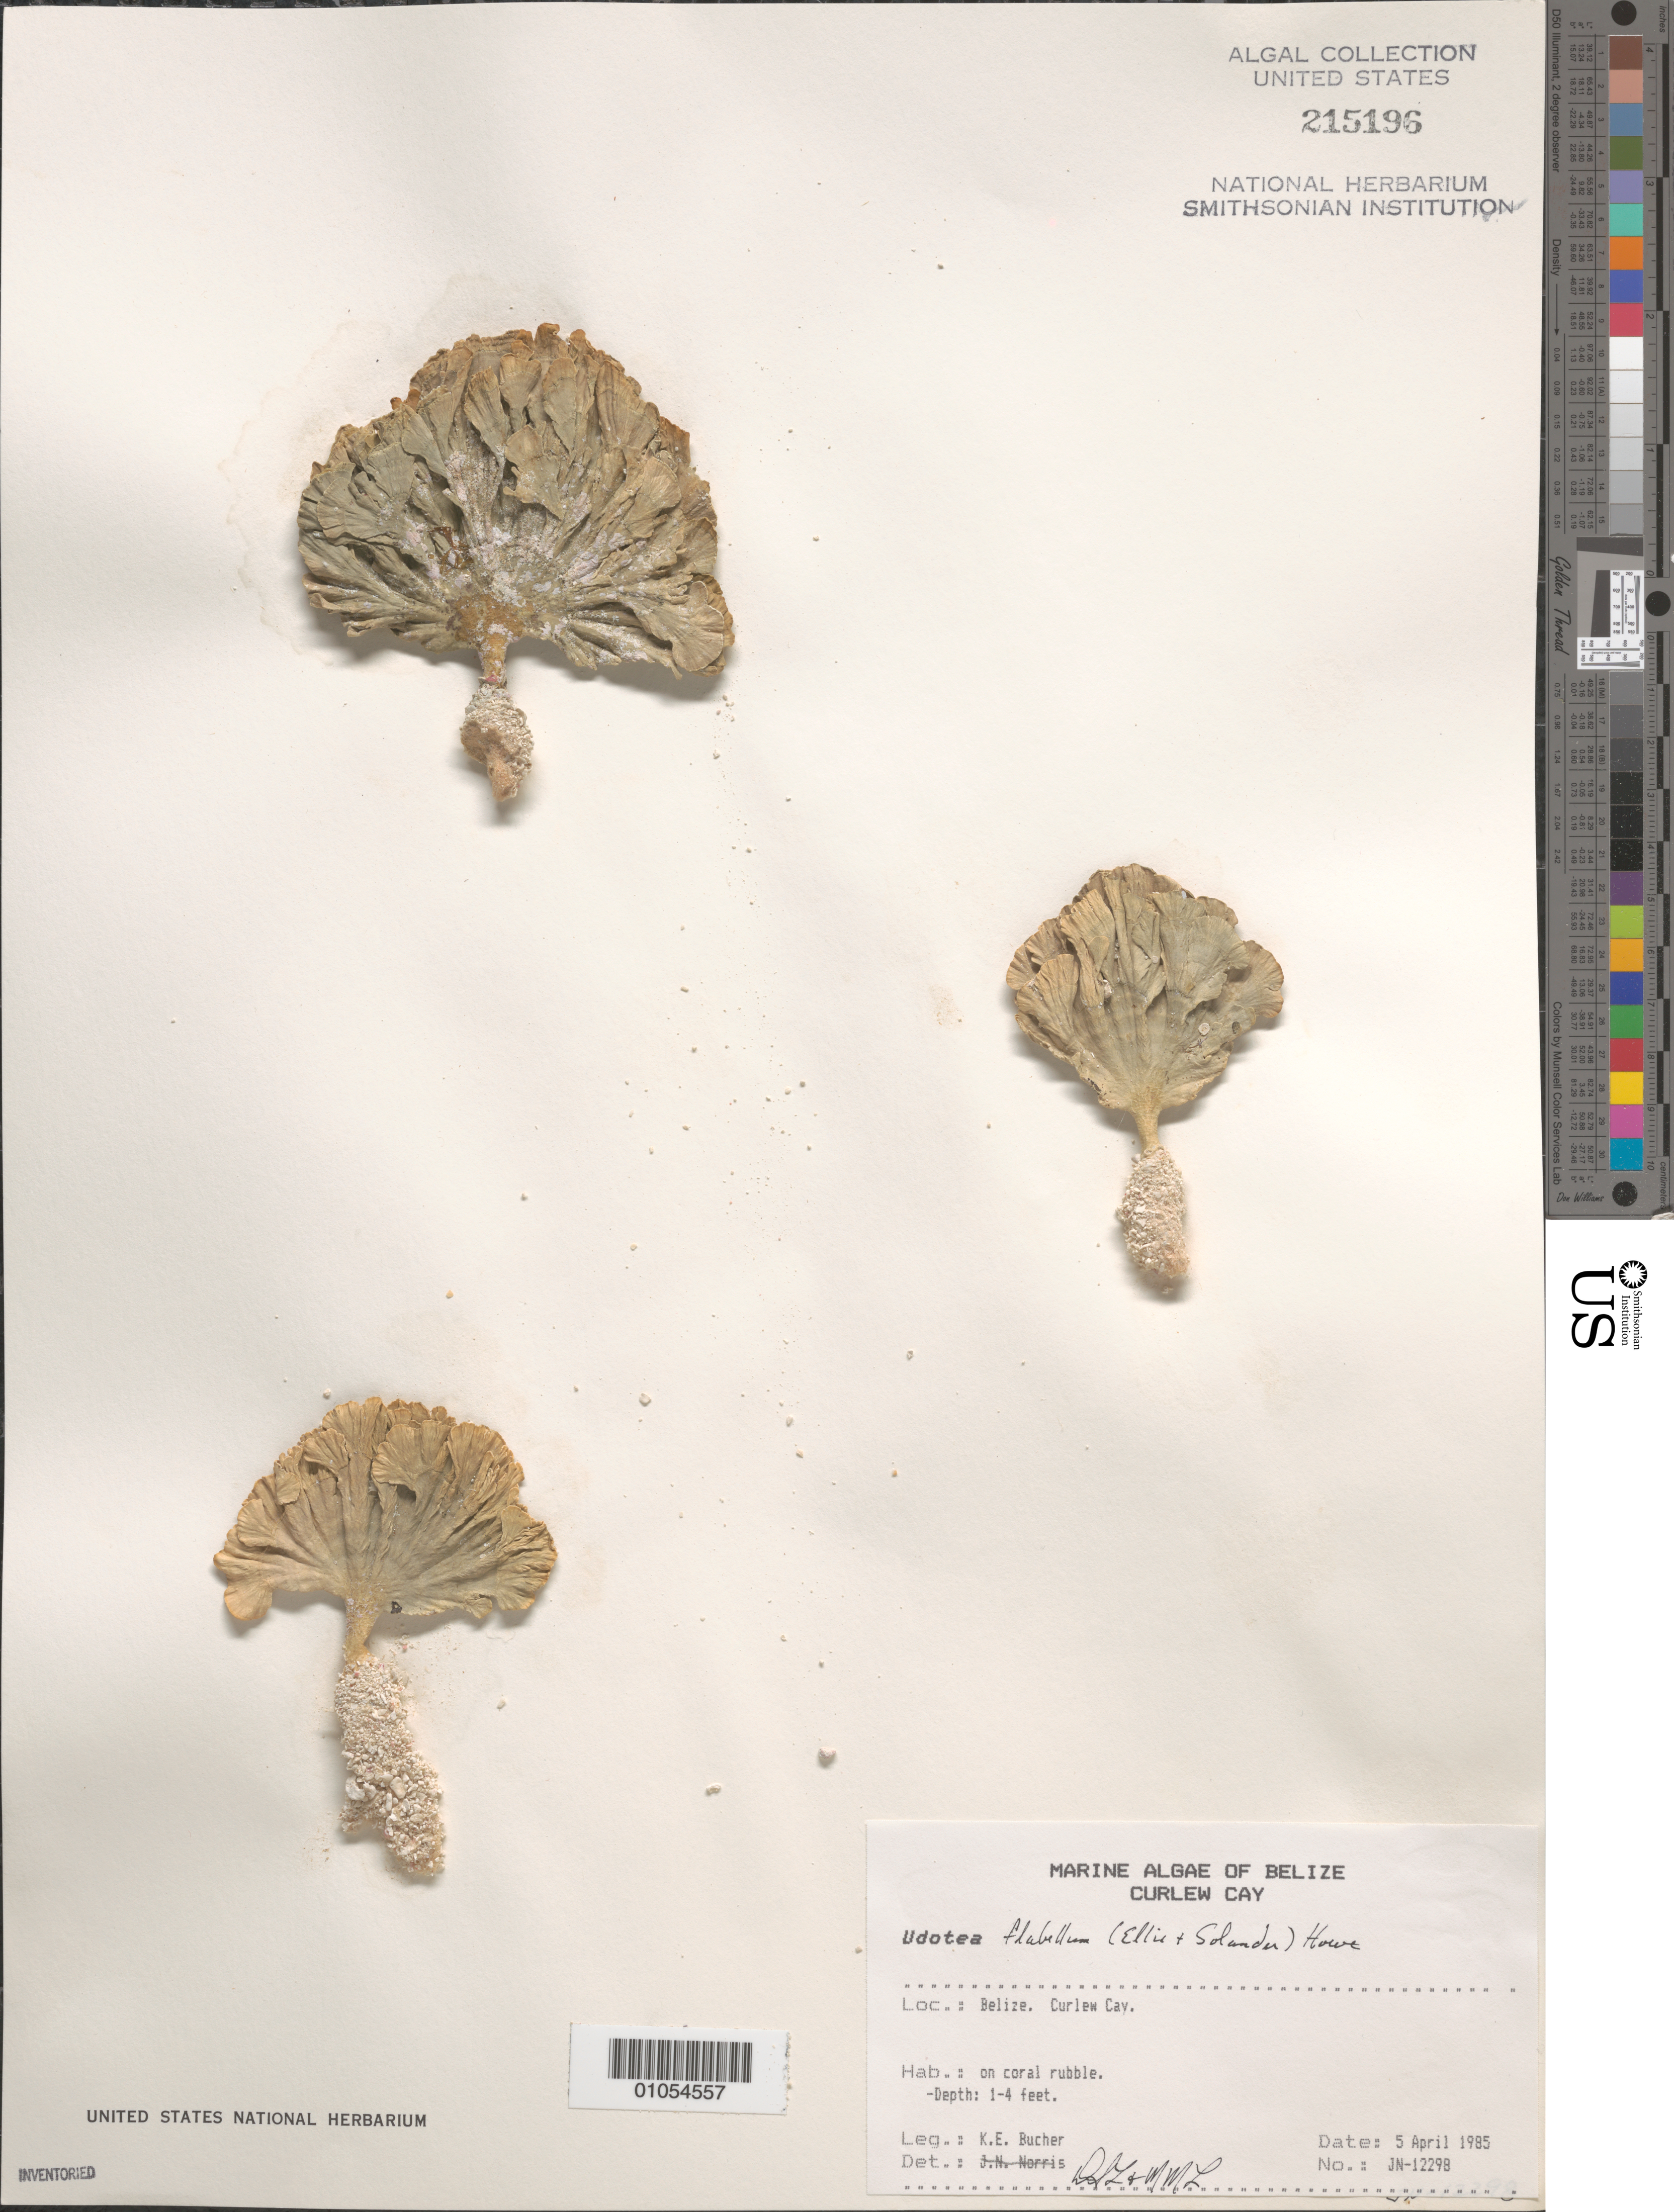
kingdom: Plantae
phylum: Chlorophyta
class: Ulvophyceae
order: Bryopsidales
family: Udoteaceae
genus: Udotea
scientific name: Udotea flabellum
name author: (J. Ellis & Sol.) M. Howe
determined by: Littler, D. S.; Littler, M. M.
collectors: K. E. Bucher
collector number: JN-12298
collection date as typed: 05 Apr 1985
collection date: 1985-04-05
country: Belize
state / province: Stann Creek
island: Curlew Cay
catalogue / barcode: US 215196